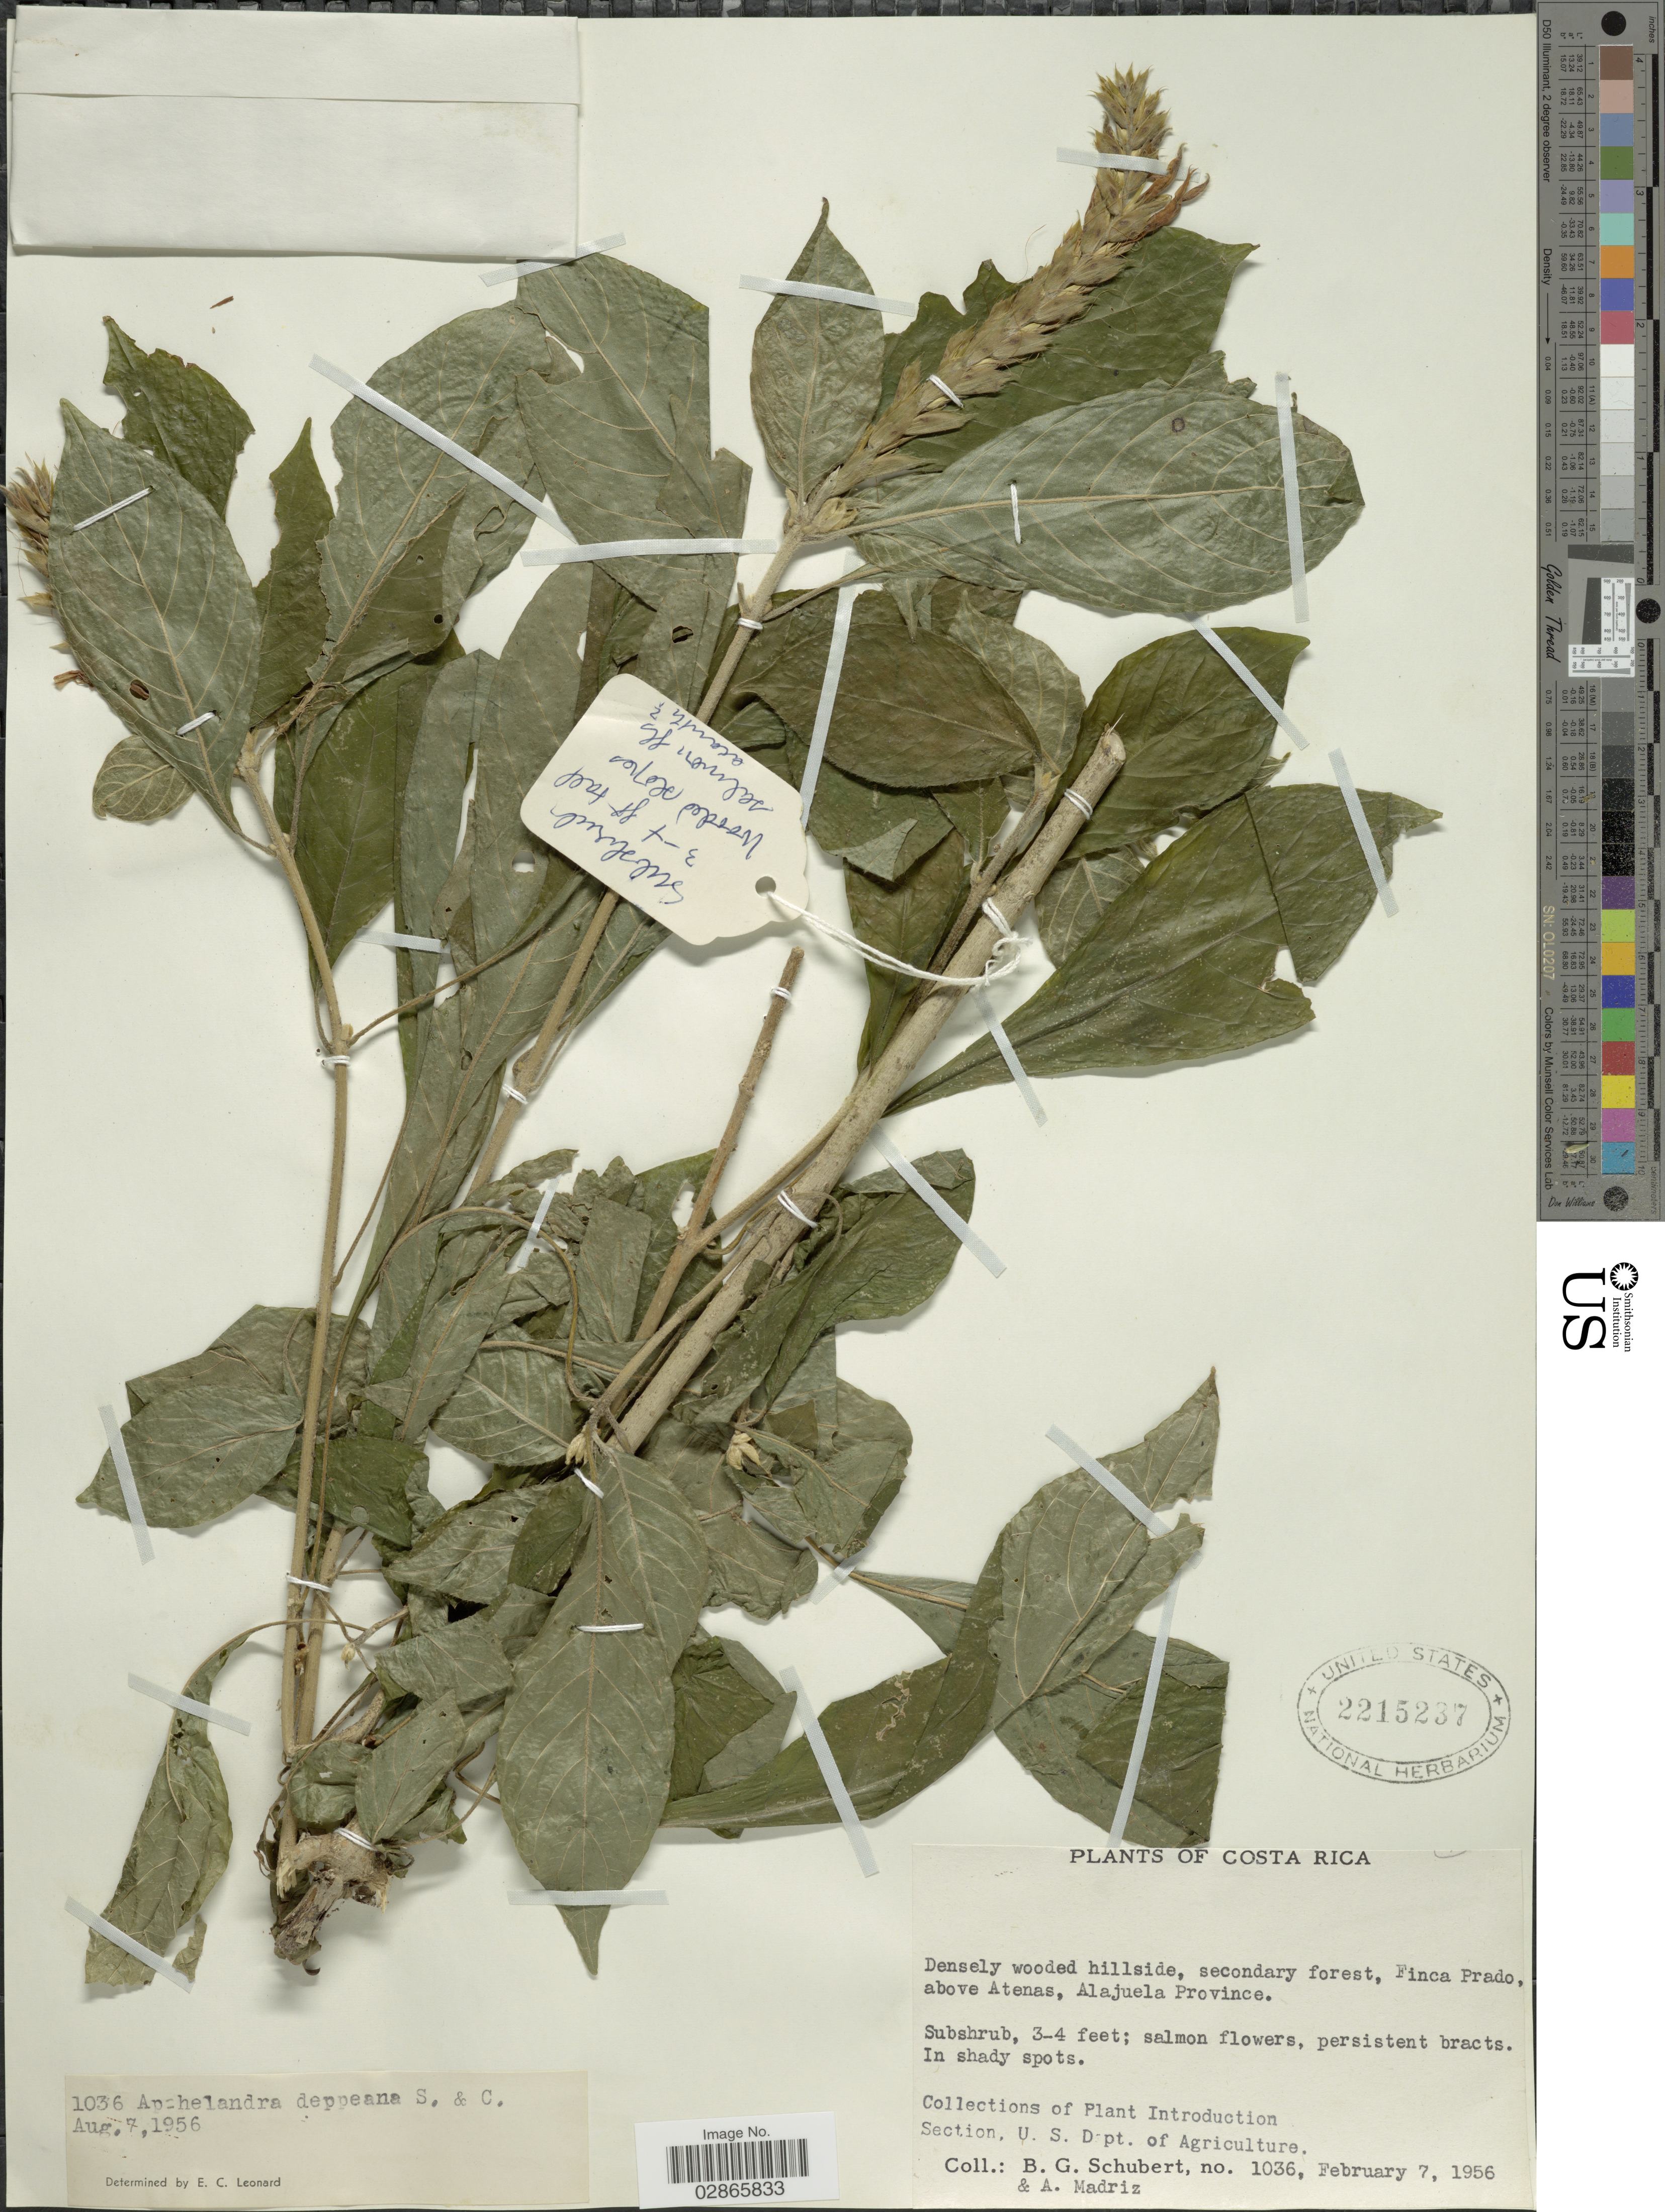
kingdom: Plantae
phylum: Tracheophyta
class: Magnoliopsida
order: Lamiales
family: Acanthaceae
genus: Aphelandra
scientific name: Aphelandra deppeana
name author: Schltdl. & Cham.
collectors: B. Schubert & A. Madriz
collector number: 1036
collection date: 1956-02-07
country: Costa Rica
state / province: Alajuela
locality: Finca Prado, above Atenas.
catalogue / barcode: US 2215237